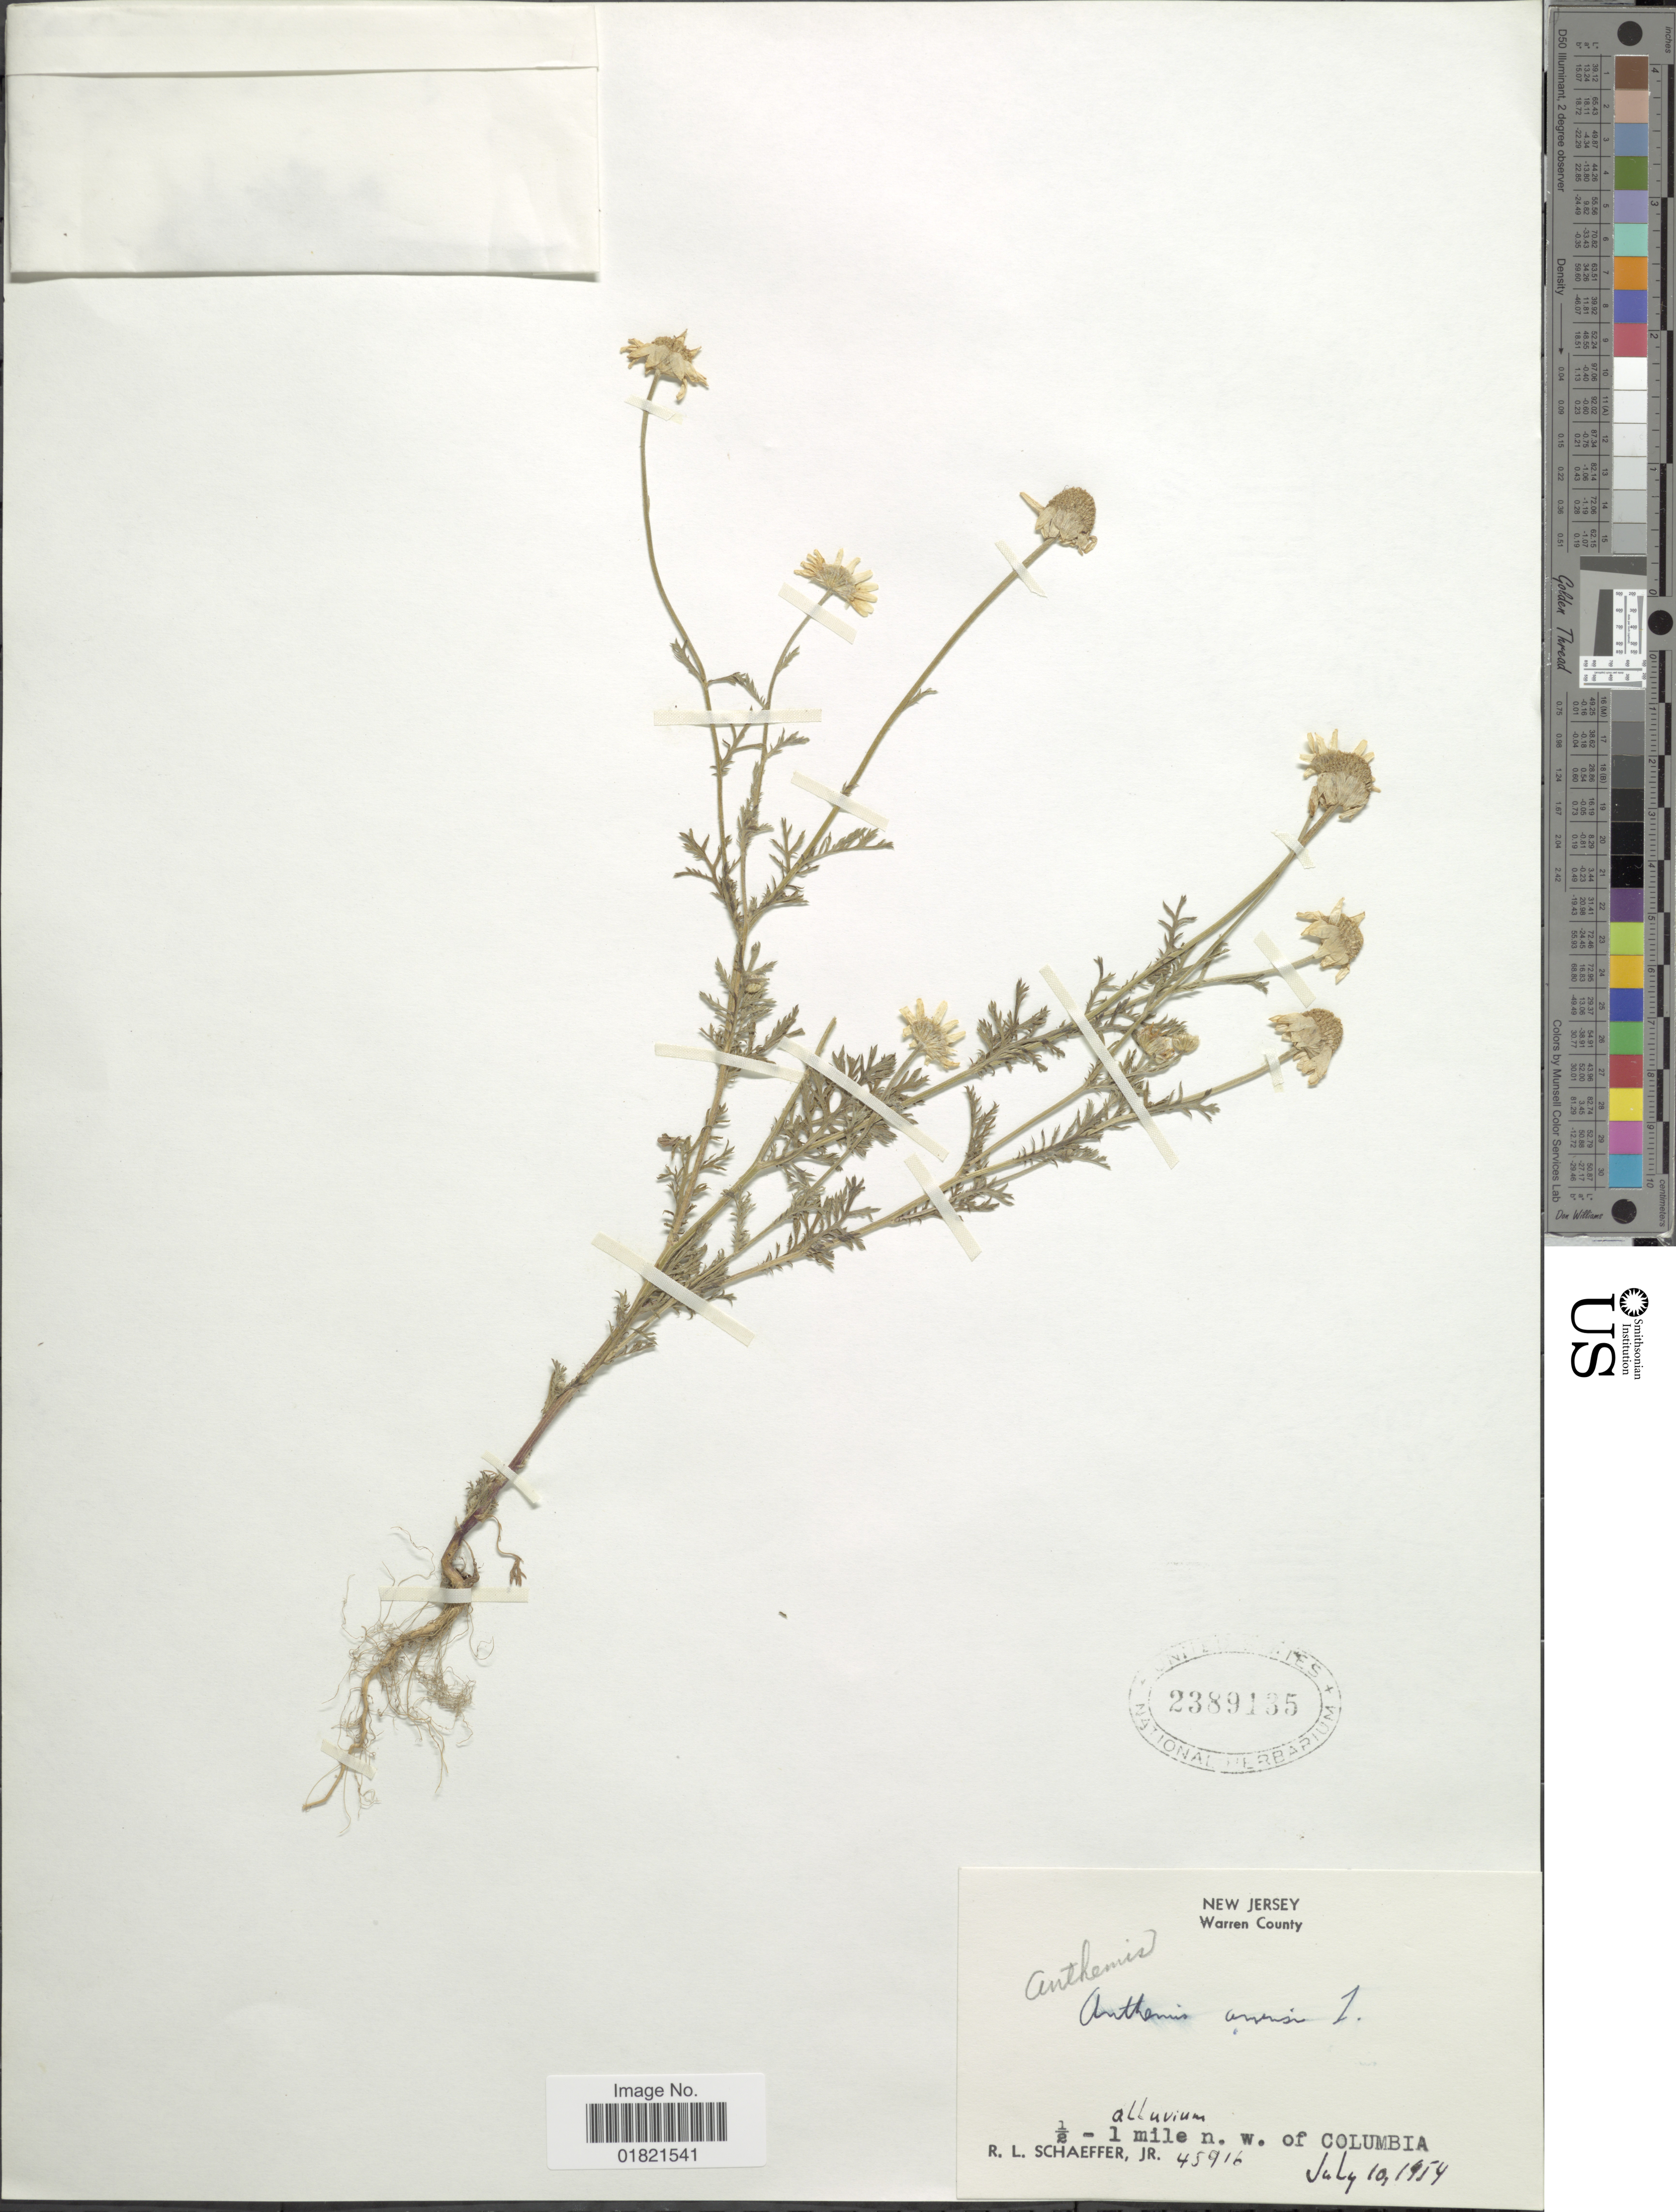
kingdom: Plantae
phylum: Tracheophyta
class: Magnoliopsida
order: Asterales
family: Asteraceae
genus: Anthemis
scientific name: Anthemis arvensis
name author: L.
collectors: R. L. Schaeffer Jr.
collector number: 45916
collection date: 1954-07-10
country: United States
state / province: New Jersey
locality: Warren County, ½ - 1 mile n.w. of Columbia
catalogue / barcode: US 2389135